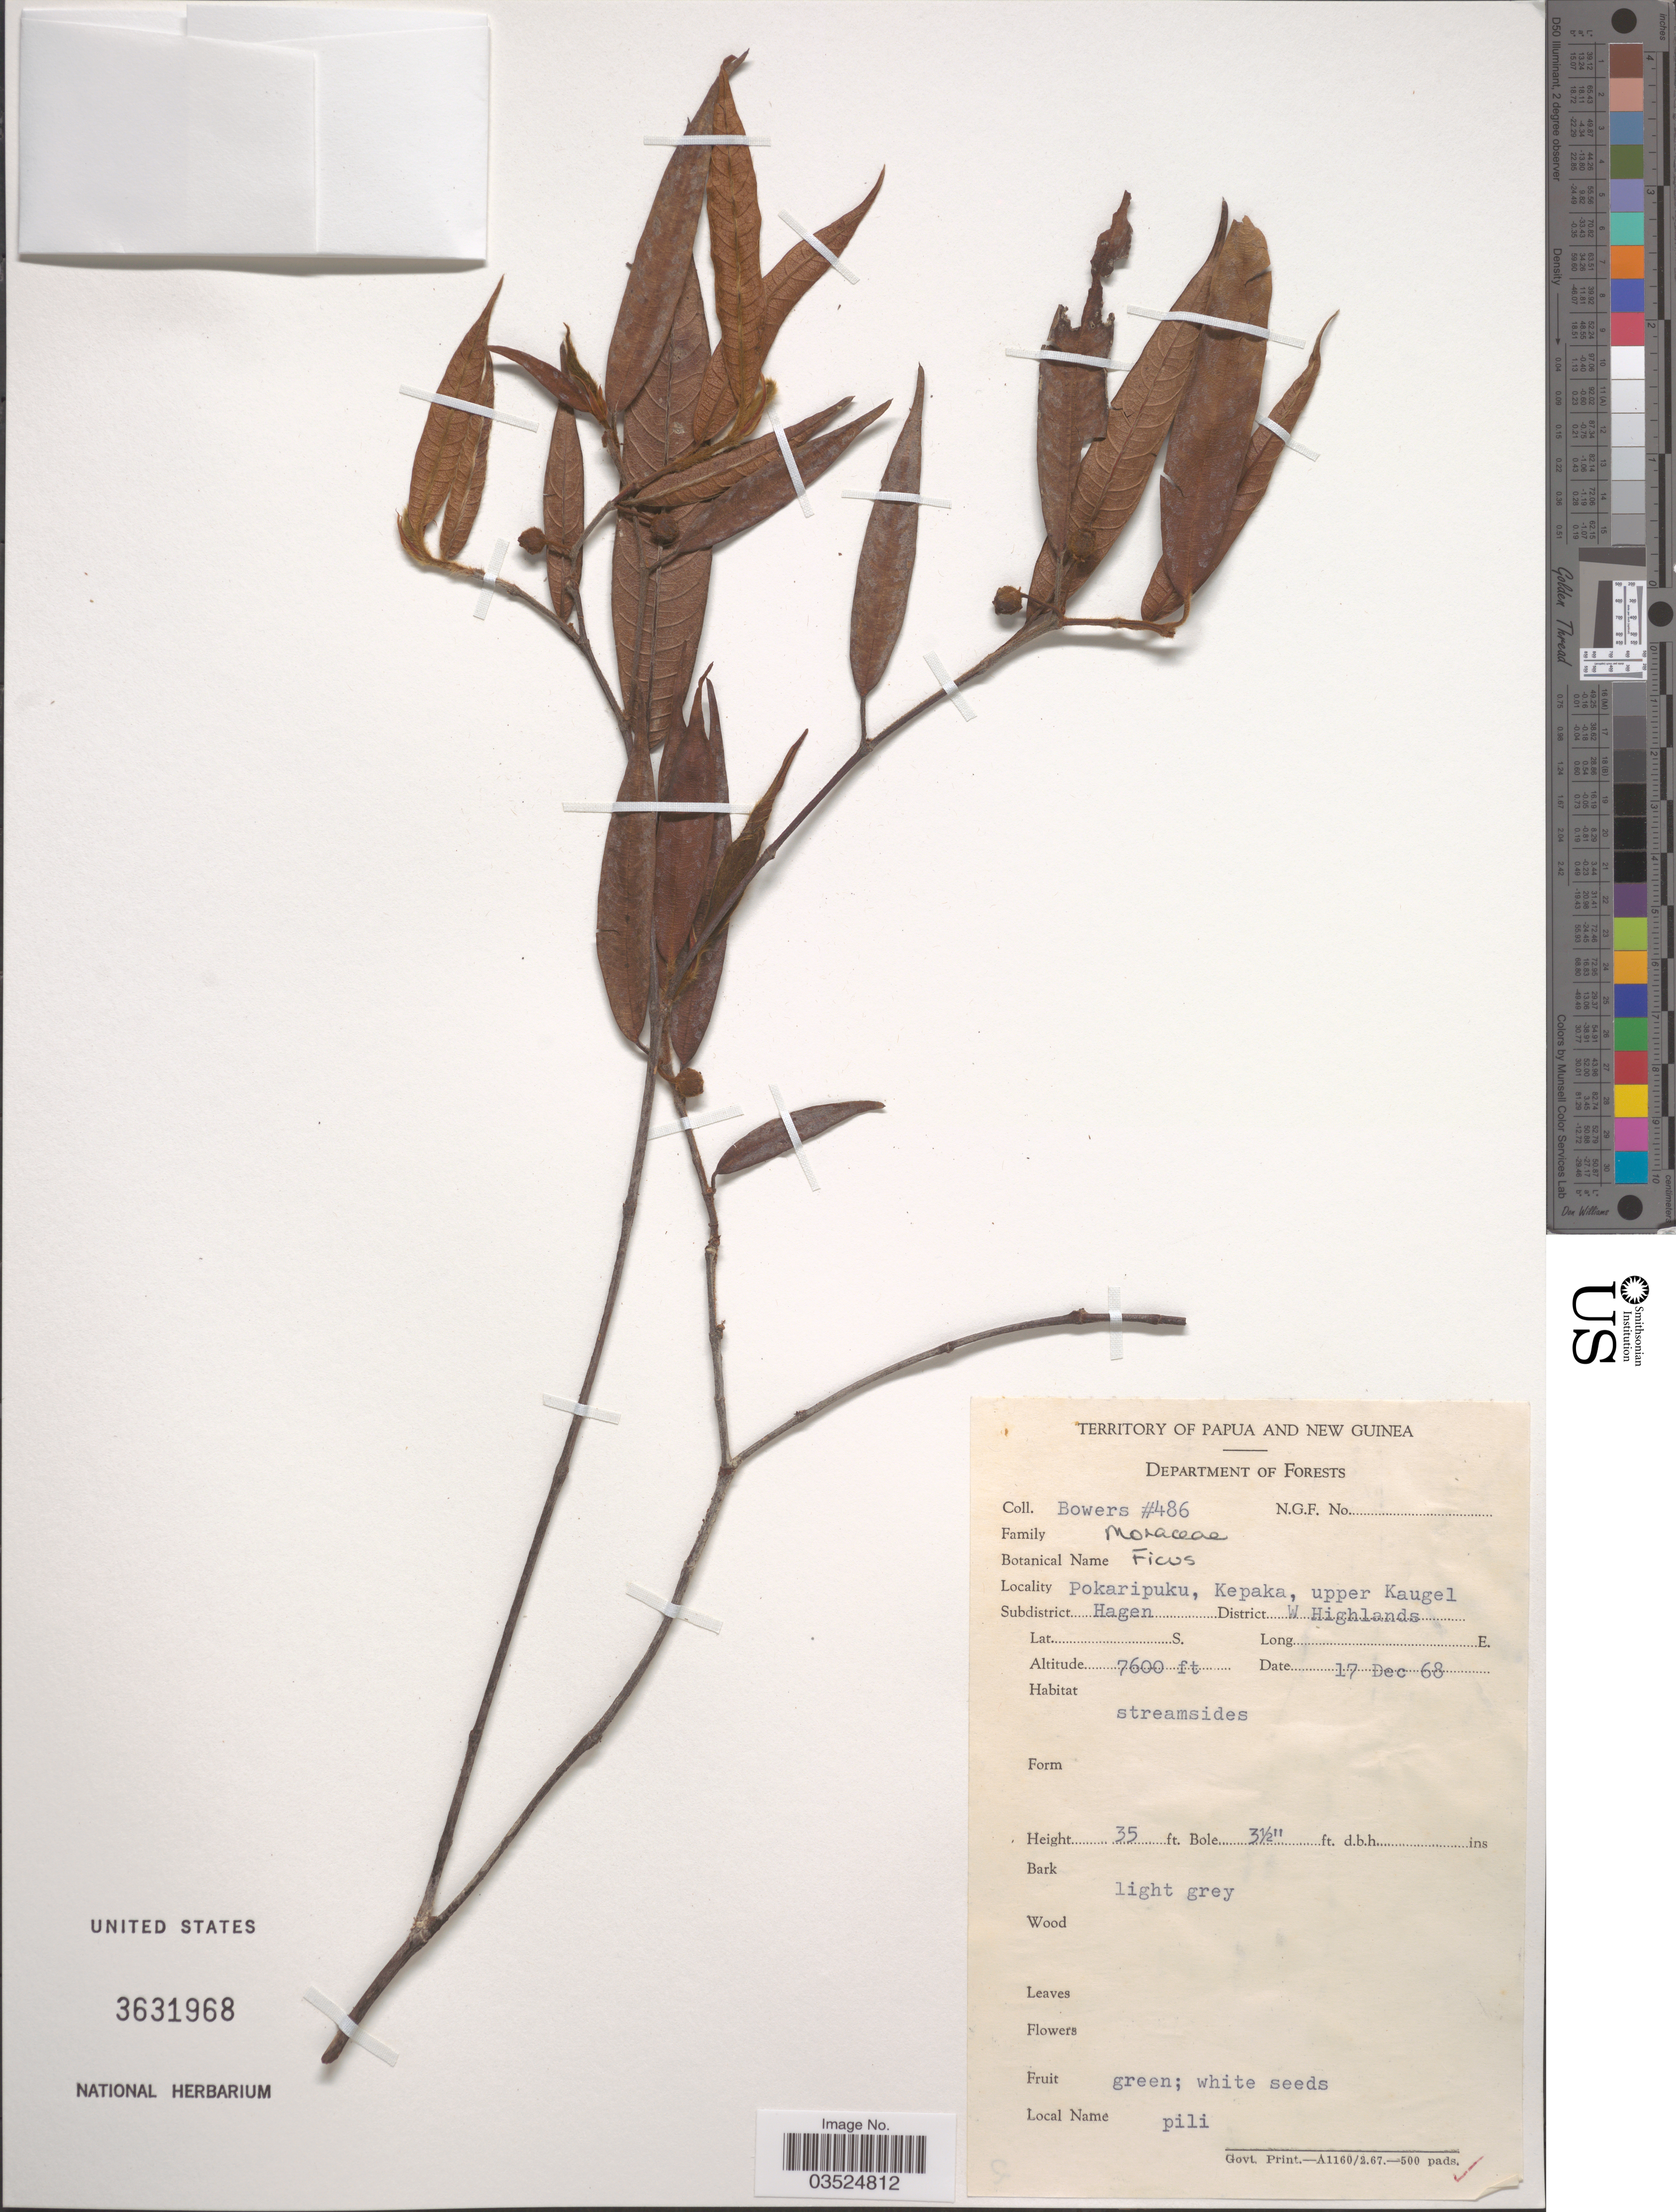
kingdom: Plantae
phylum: Tracheophyta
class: Magnoliopsida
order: Rosales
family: Moraceae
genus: Ficus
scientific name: Ficus sp.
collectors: -. Bowers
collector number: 486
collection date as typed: Transcribed d/m/y: 17/12/68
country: Papua New Guinea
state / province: Western Highlands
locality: Territory of Papua and New Guinea. Pokaripuku, Kepaka, upper Kaugel. Subdistrict Hagen. District W Highlands.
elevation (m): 2316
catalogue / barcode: US 3631968